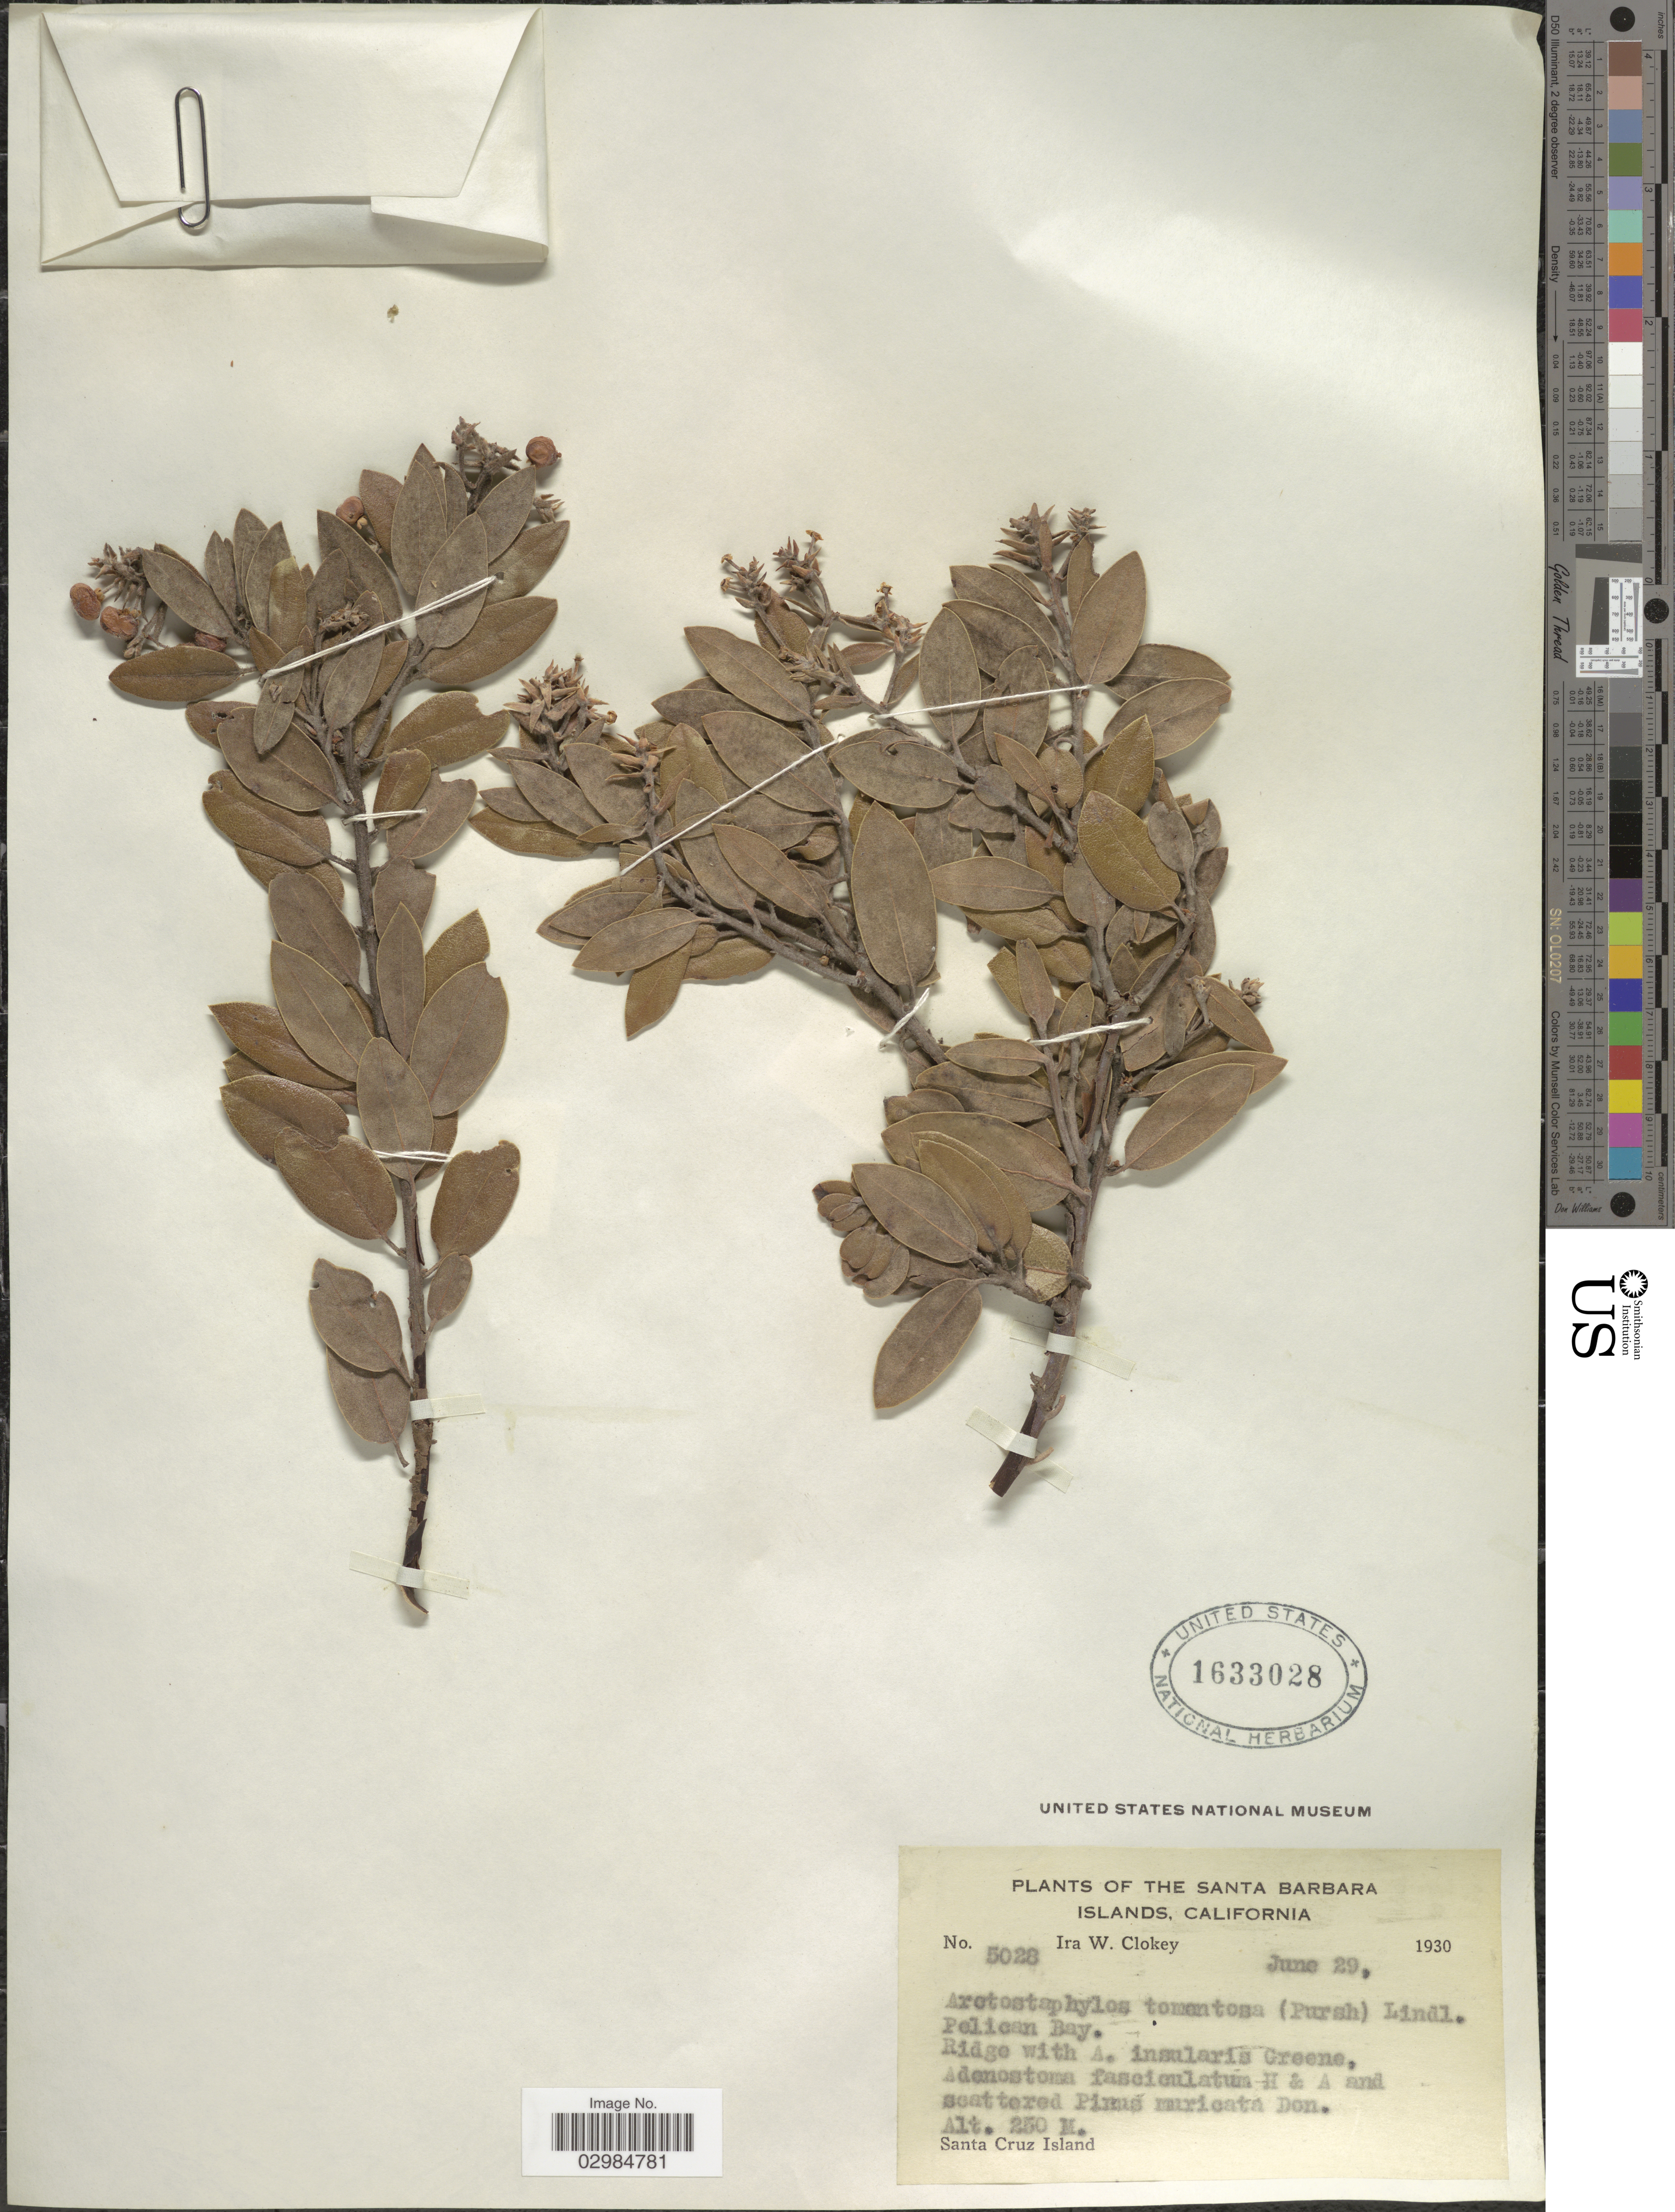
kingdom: Plantae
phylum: Tracheophyta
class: Magnoliopsida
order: Ericales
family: Ericaceae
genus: Arctostaphylos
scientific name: Arctostaphylos tomentosa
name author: (Pursh) Lindl.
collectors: I. W. Clokey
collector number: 5028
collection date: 1930-06-29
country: United States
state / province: California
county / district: Santa Barbara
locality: The Santa Barbara Islands. Pelican Bay. Santa Cruz Island.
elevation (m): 250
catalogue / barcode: US 1633028